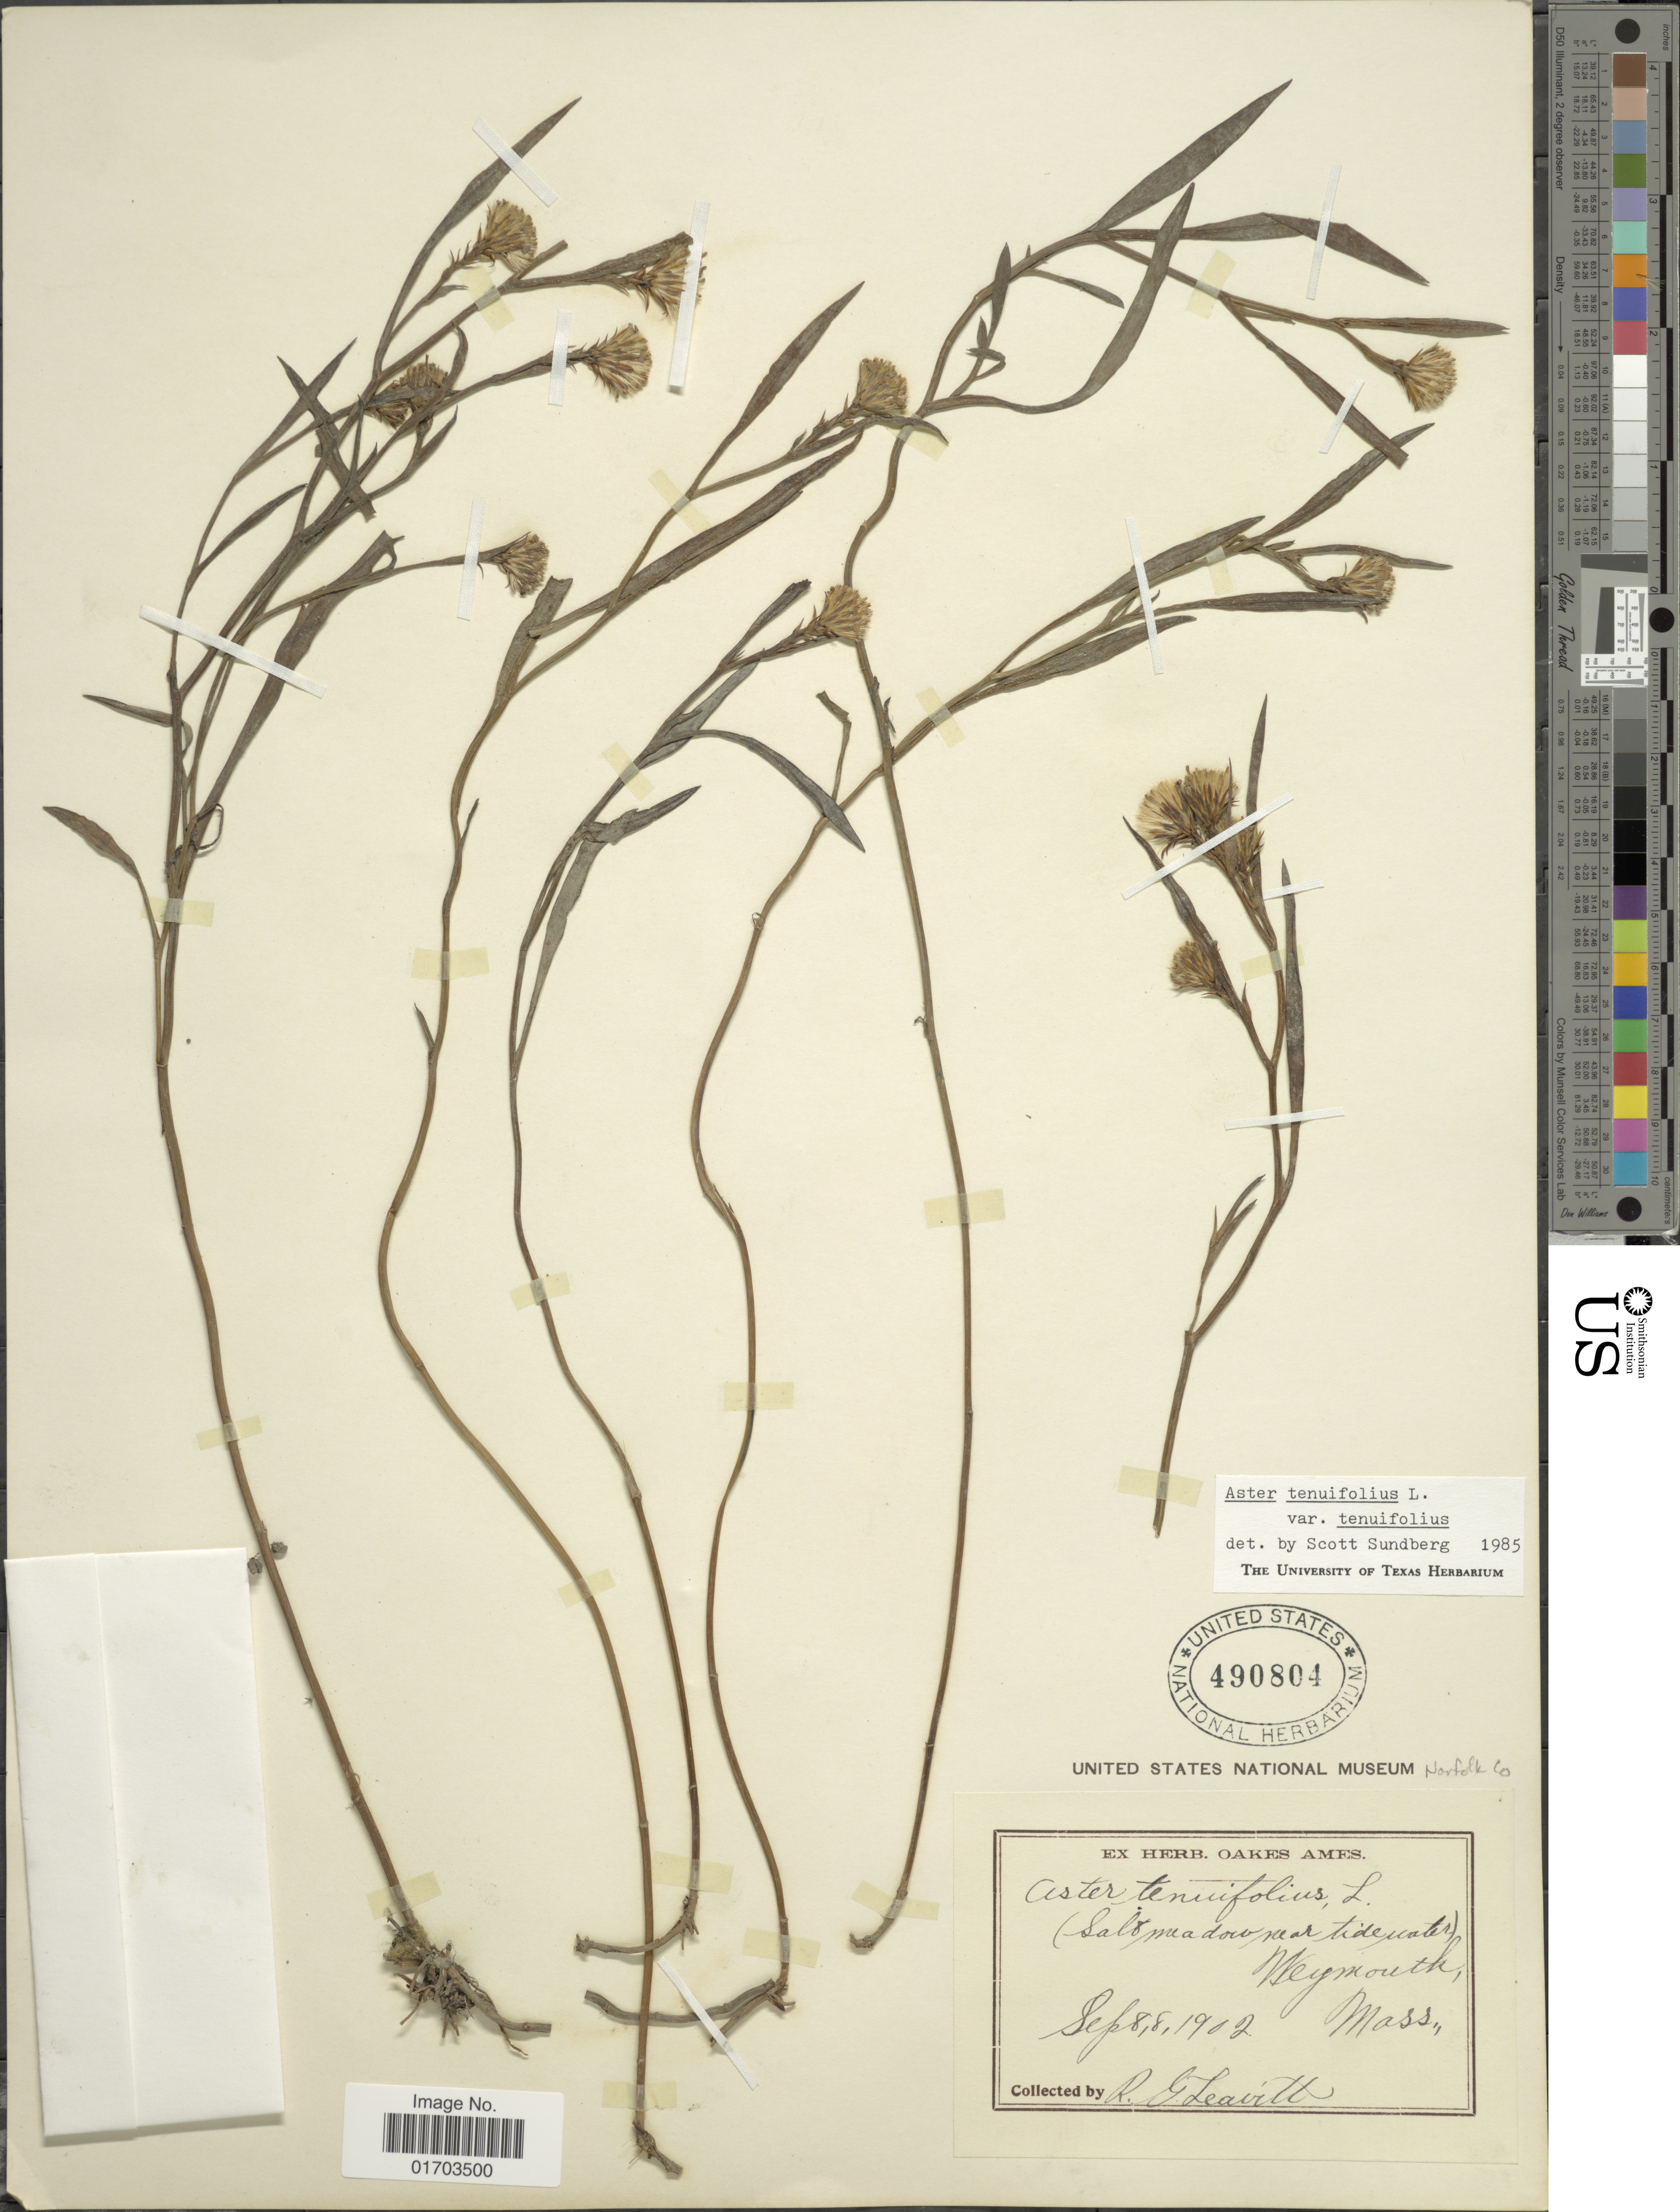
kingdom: Plantae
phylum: Tracheophyta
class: Magnoliopsida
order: Asterales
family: Asteraceae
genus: Symphyotrichum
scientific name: Symphyotrichum tenuifolium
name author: (L.) G.L. Nesom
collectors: R. G. Leavitt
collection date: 1902-09-08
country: United States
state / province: Massachusetts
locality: Weymouth.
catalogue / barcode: US 490804